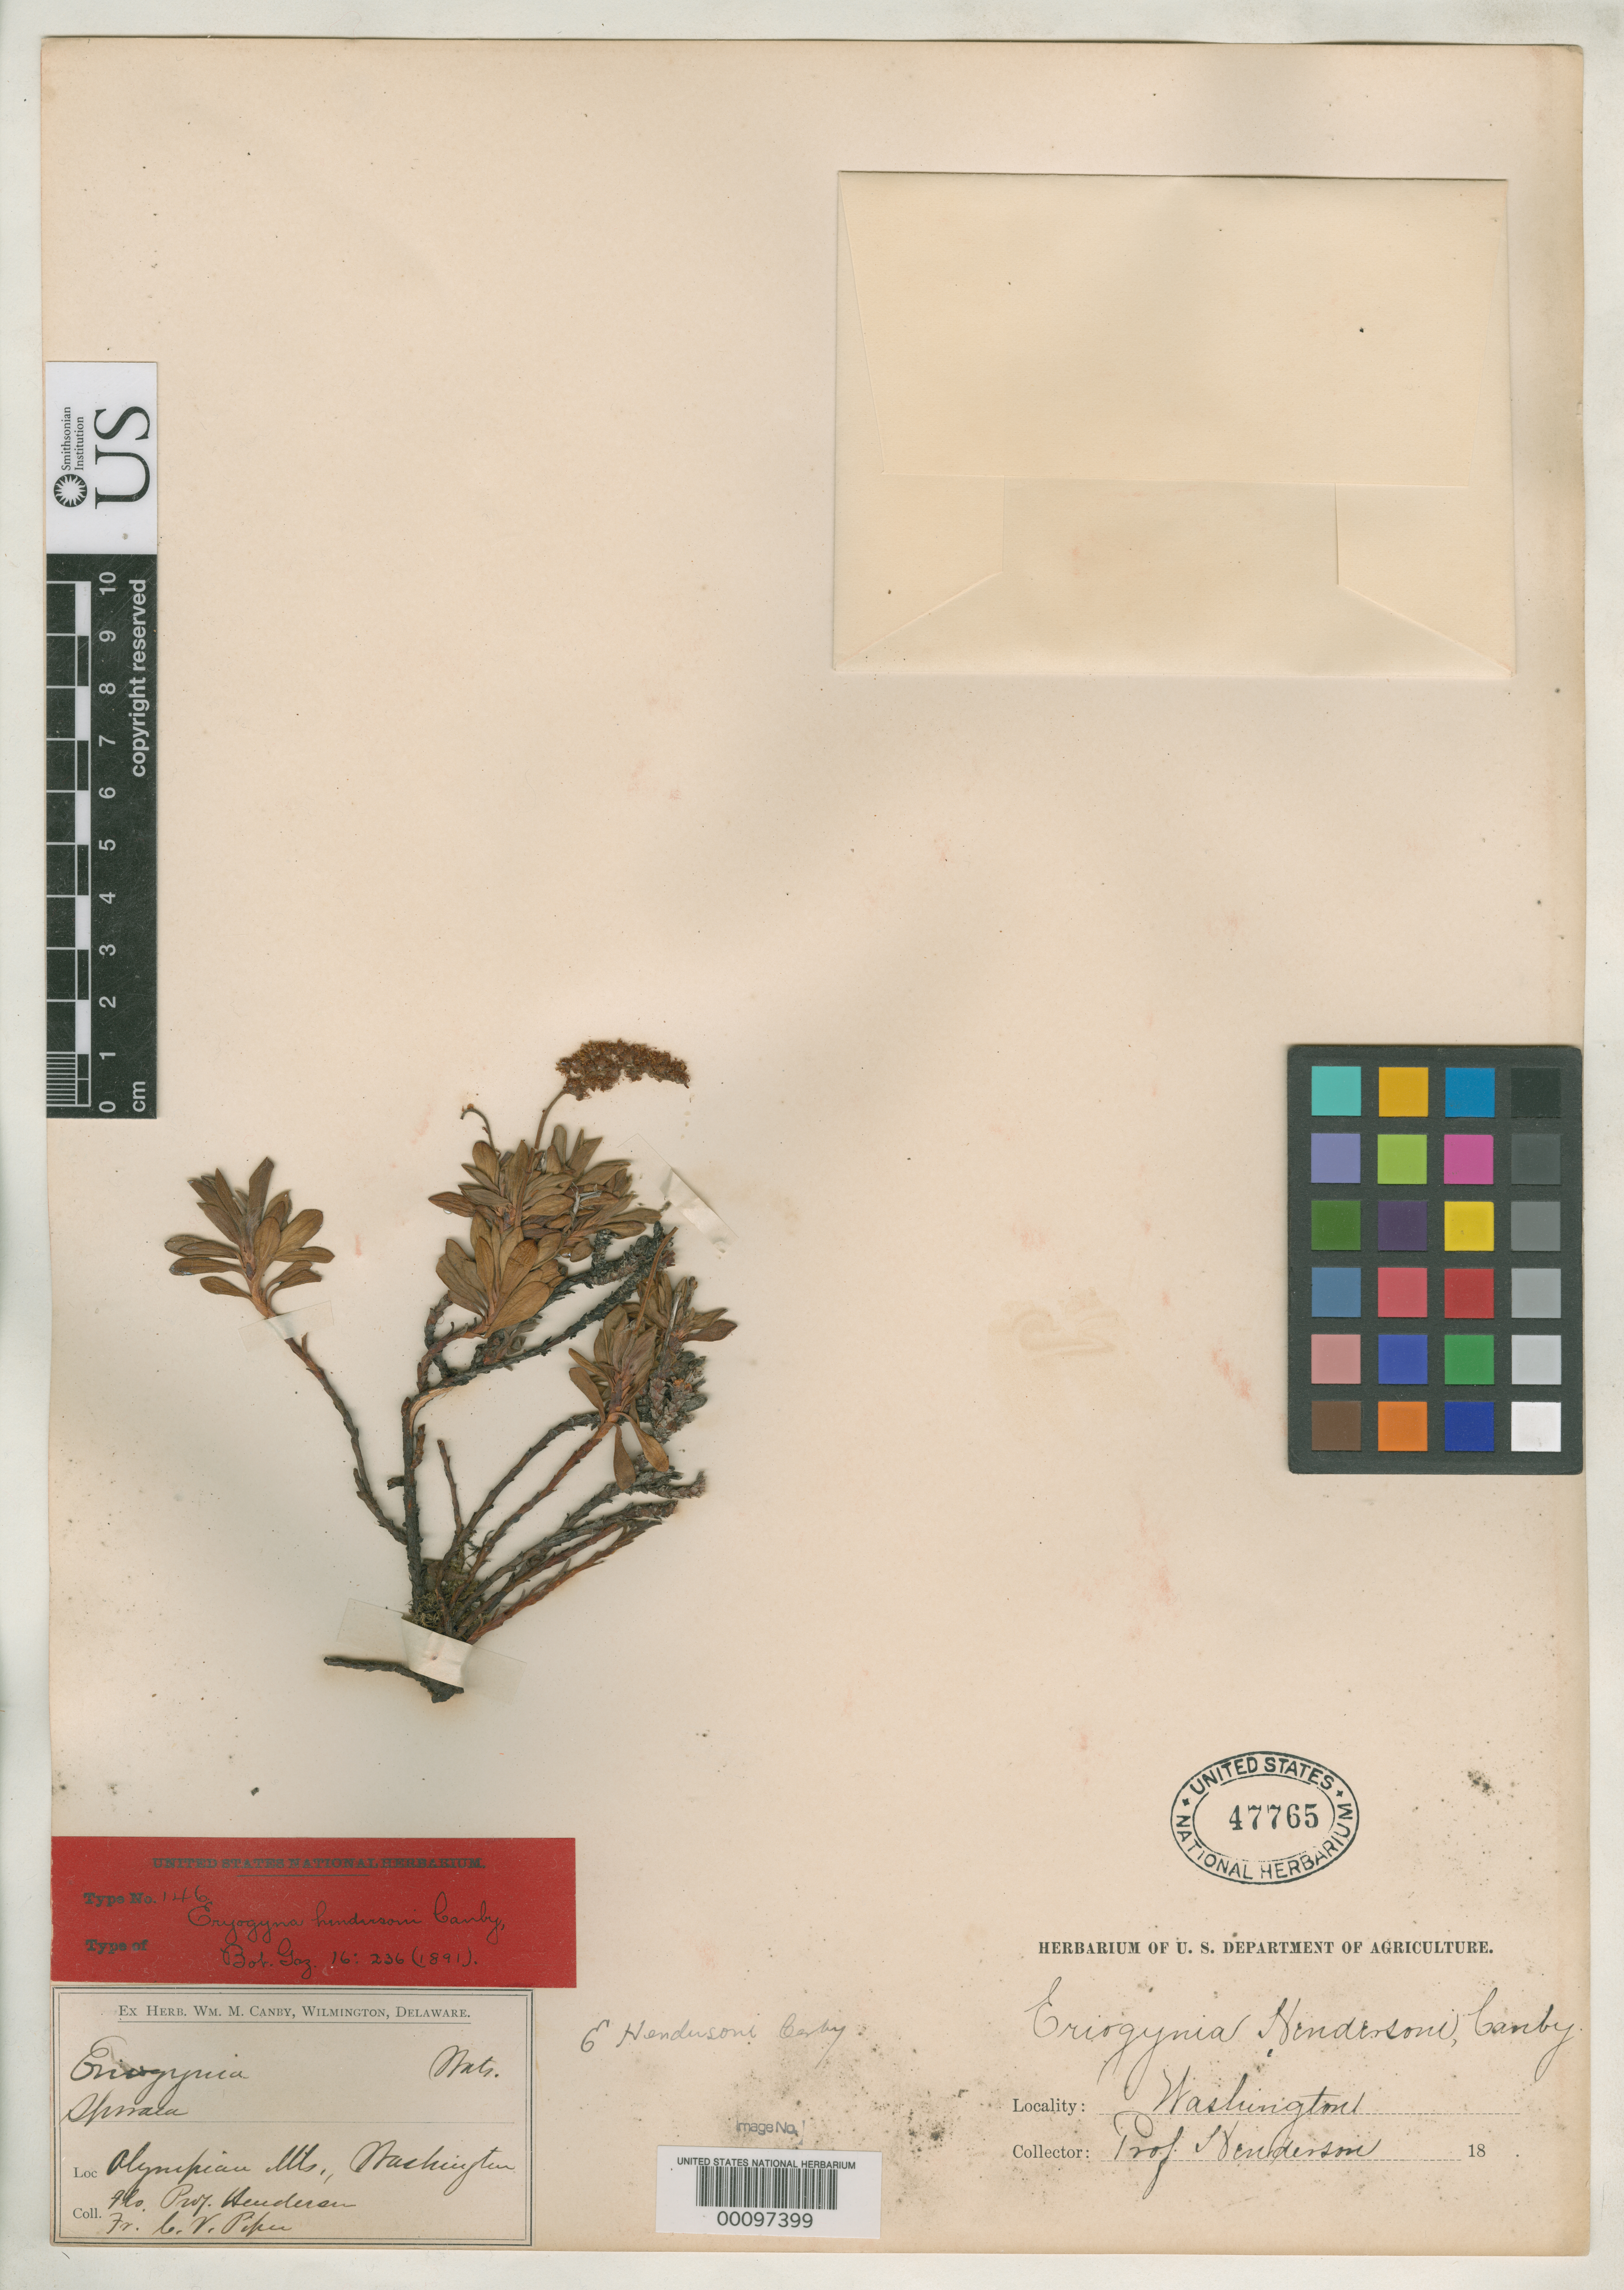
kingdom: Plantae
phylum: Tracheophyta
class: Magnoliopsida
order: Rosales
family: Rosaceae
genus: Eriogynia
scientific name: Eriogynia hendersoni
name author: Canby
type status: Syntype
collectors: L. F. Henderson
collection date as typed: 15 Jul 1890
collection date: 1890-07-15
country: United States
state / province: Washington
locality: Olympic Mountains.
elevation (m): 2286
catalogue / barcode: US 47765